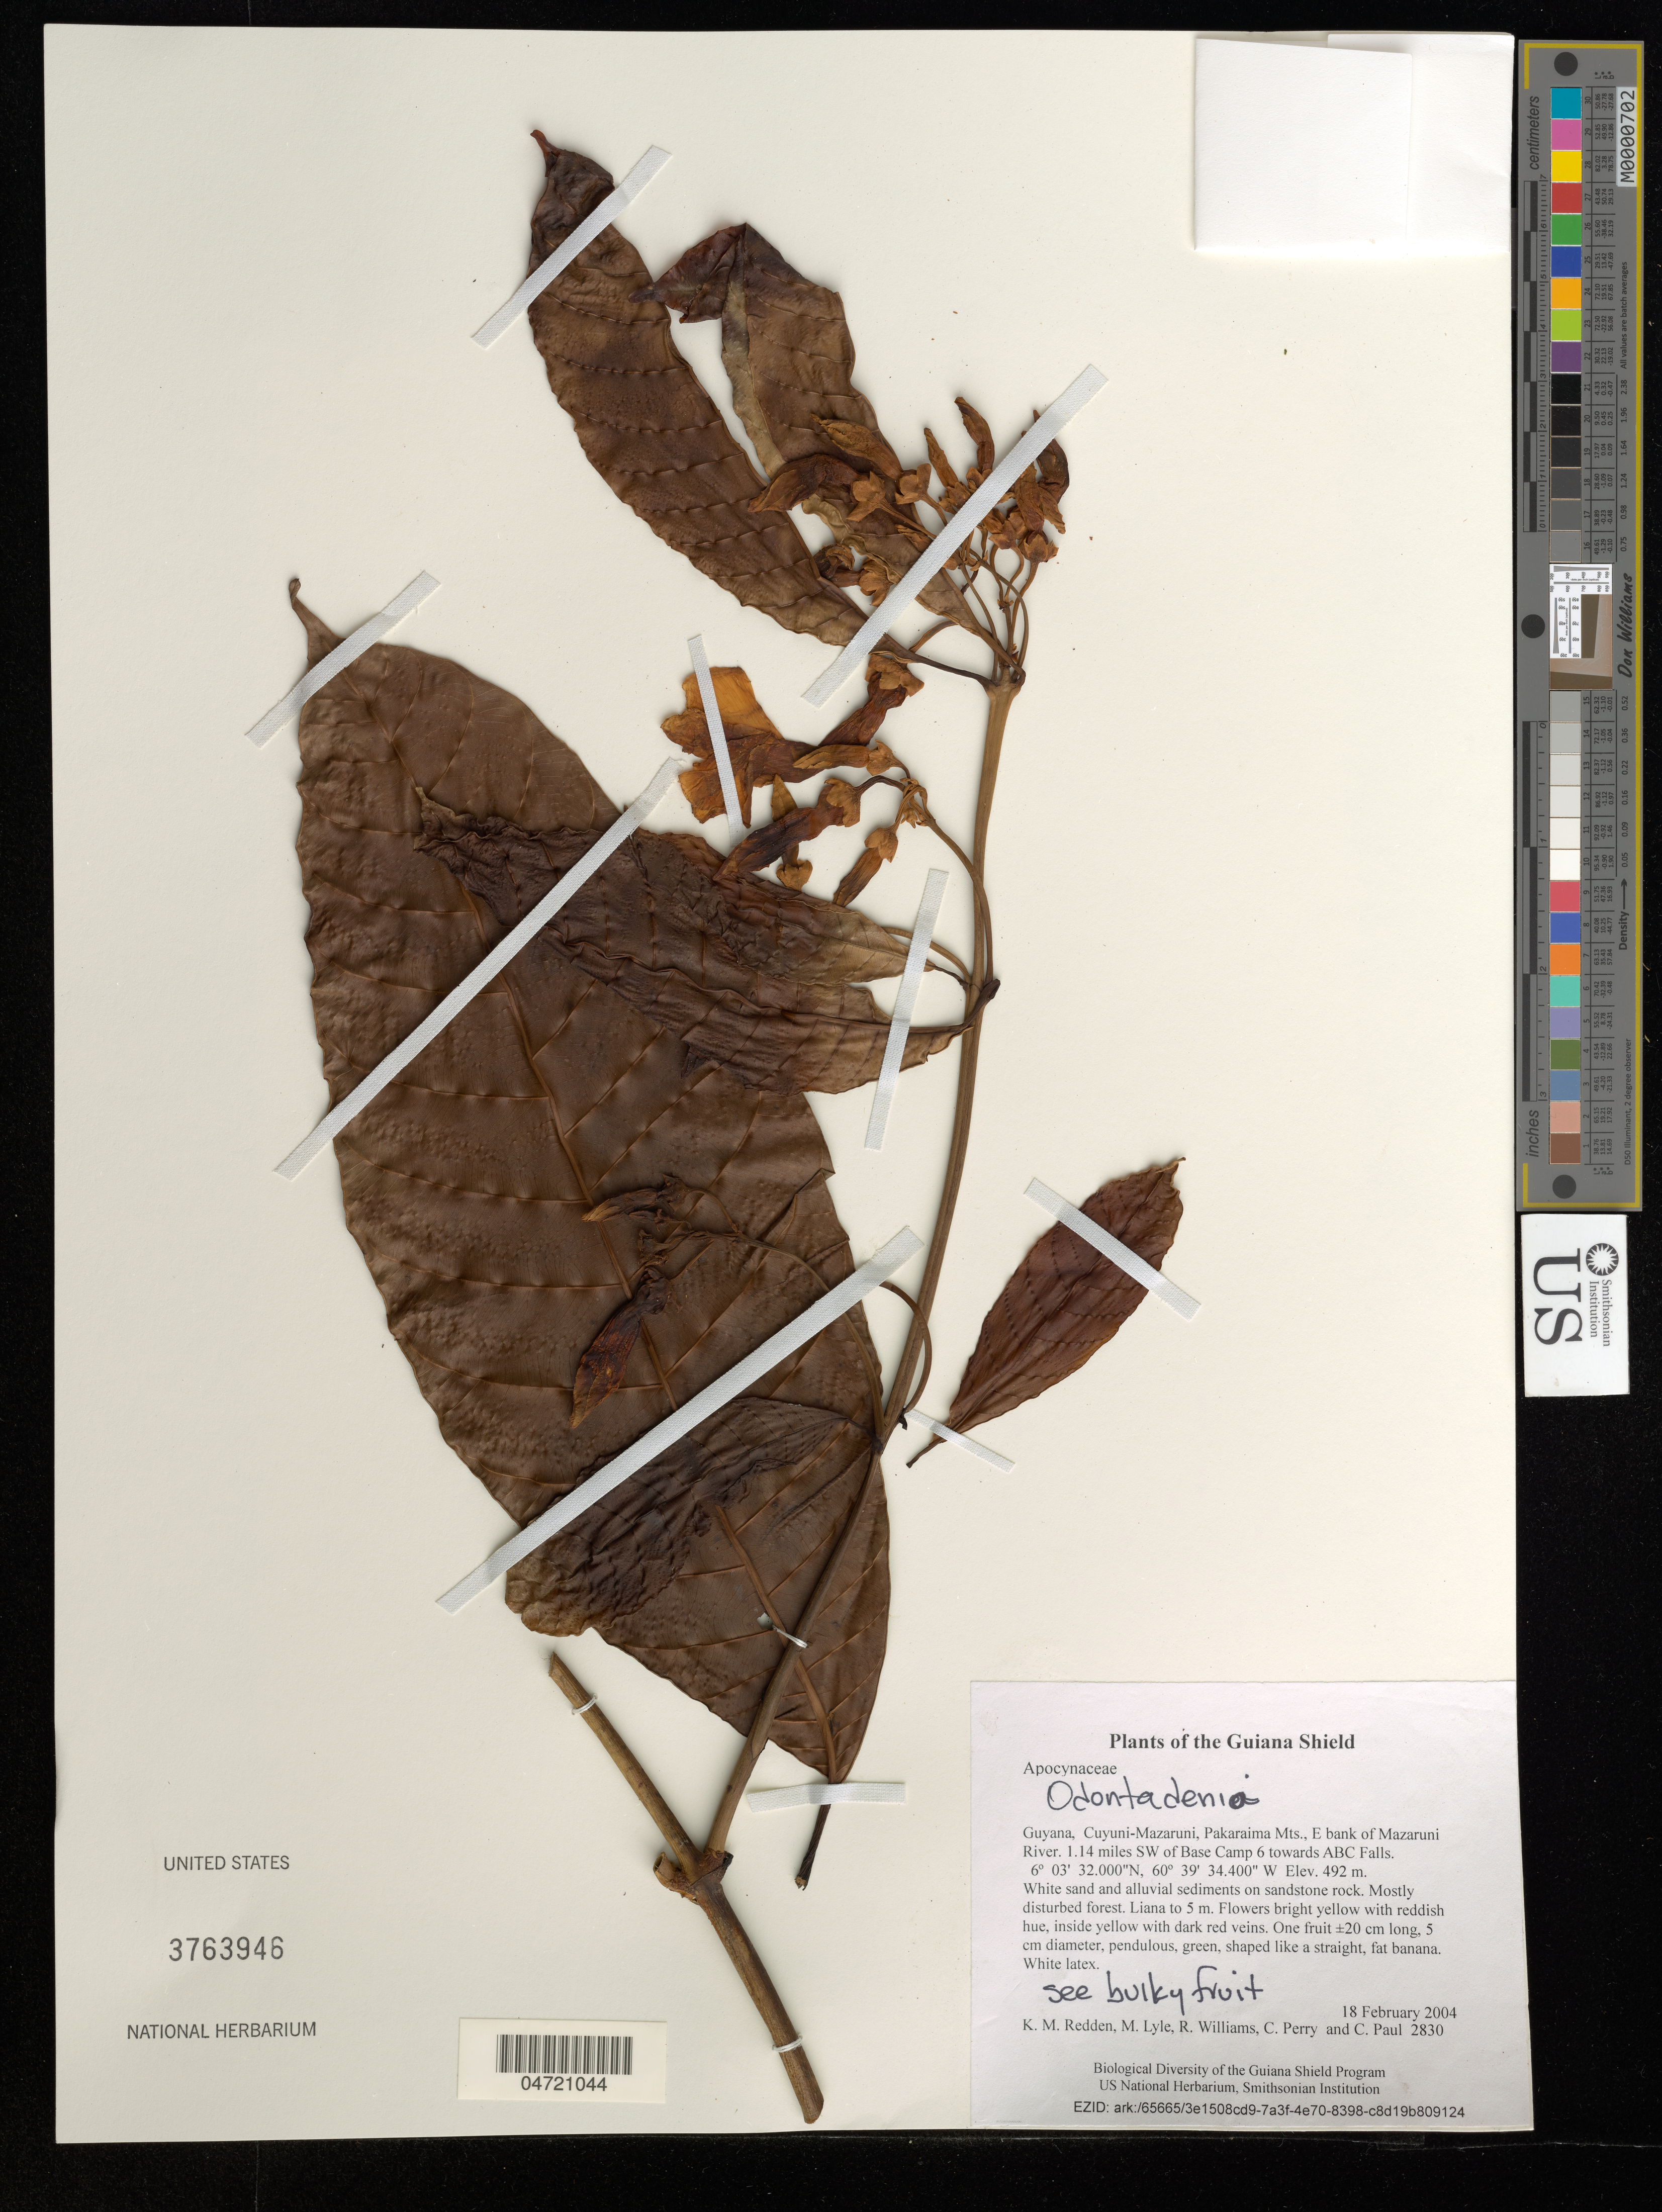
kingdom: Plantae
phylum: Tracheophyta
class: Magnoliopsida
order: Gentianales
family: Apocynaceae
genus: Odontadenia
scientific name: Odontadenia sp.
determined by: Kelloff, C. L.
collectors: K. M. Redden, M. Lyle, R. Williams, C. Perry & C. Paul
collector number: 2830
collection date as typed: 18 February 2004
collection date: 2004-02-18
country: Guyana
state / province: Cuyuni-Mazaruni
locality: Pakaraima Mts., E bank of Mazaruni River. 1.14 miles SW of Base Camp 6 towards ABC Falls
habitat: White sand and alluvial sediments on sandstone rock. Mostly disturbed forest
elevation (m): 492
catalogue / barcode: US 3763946